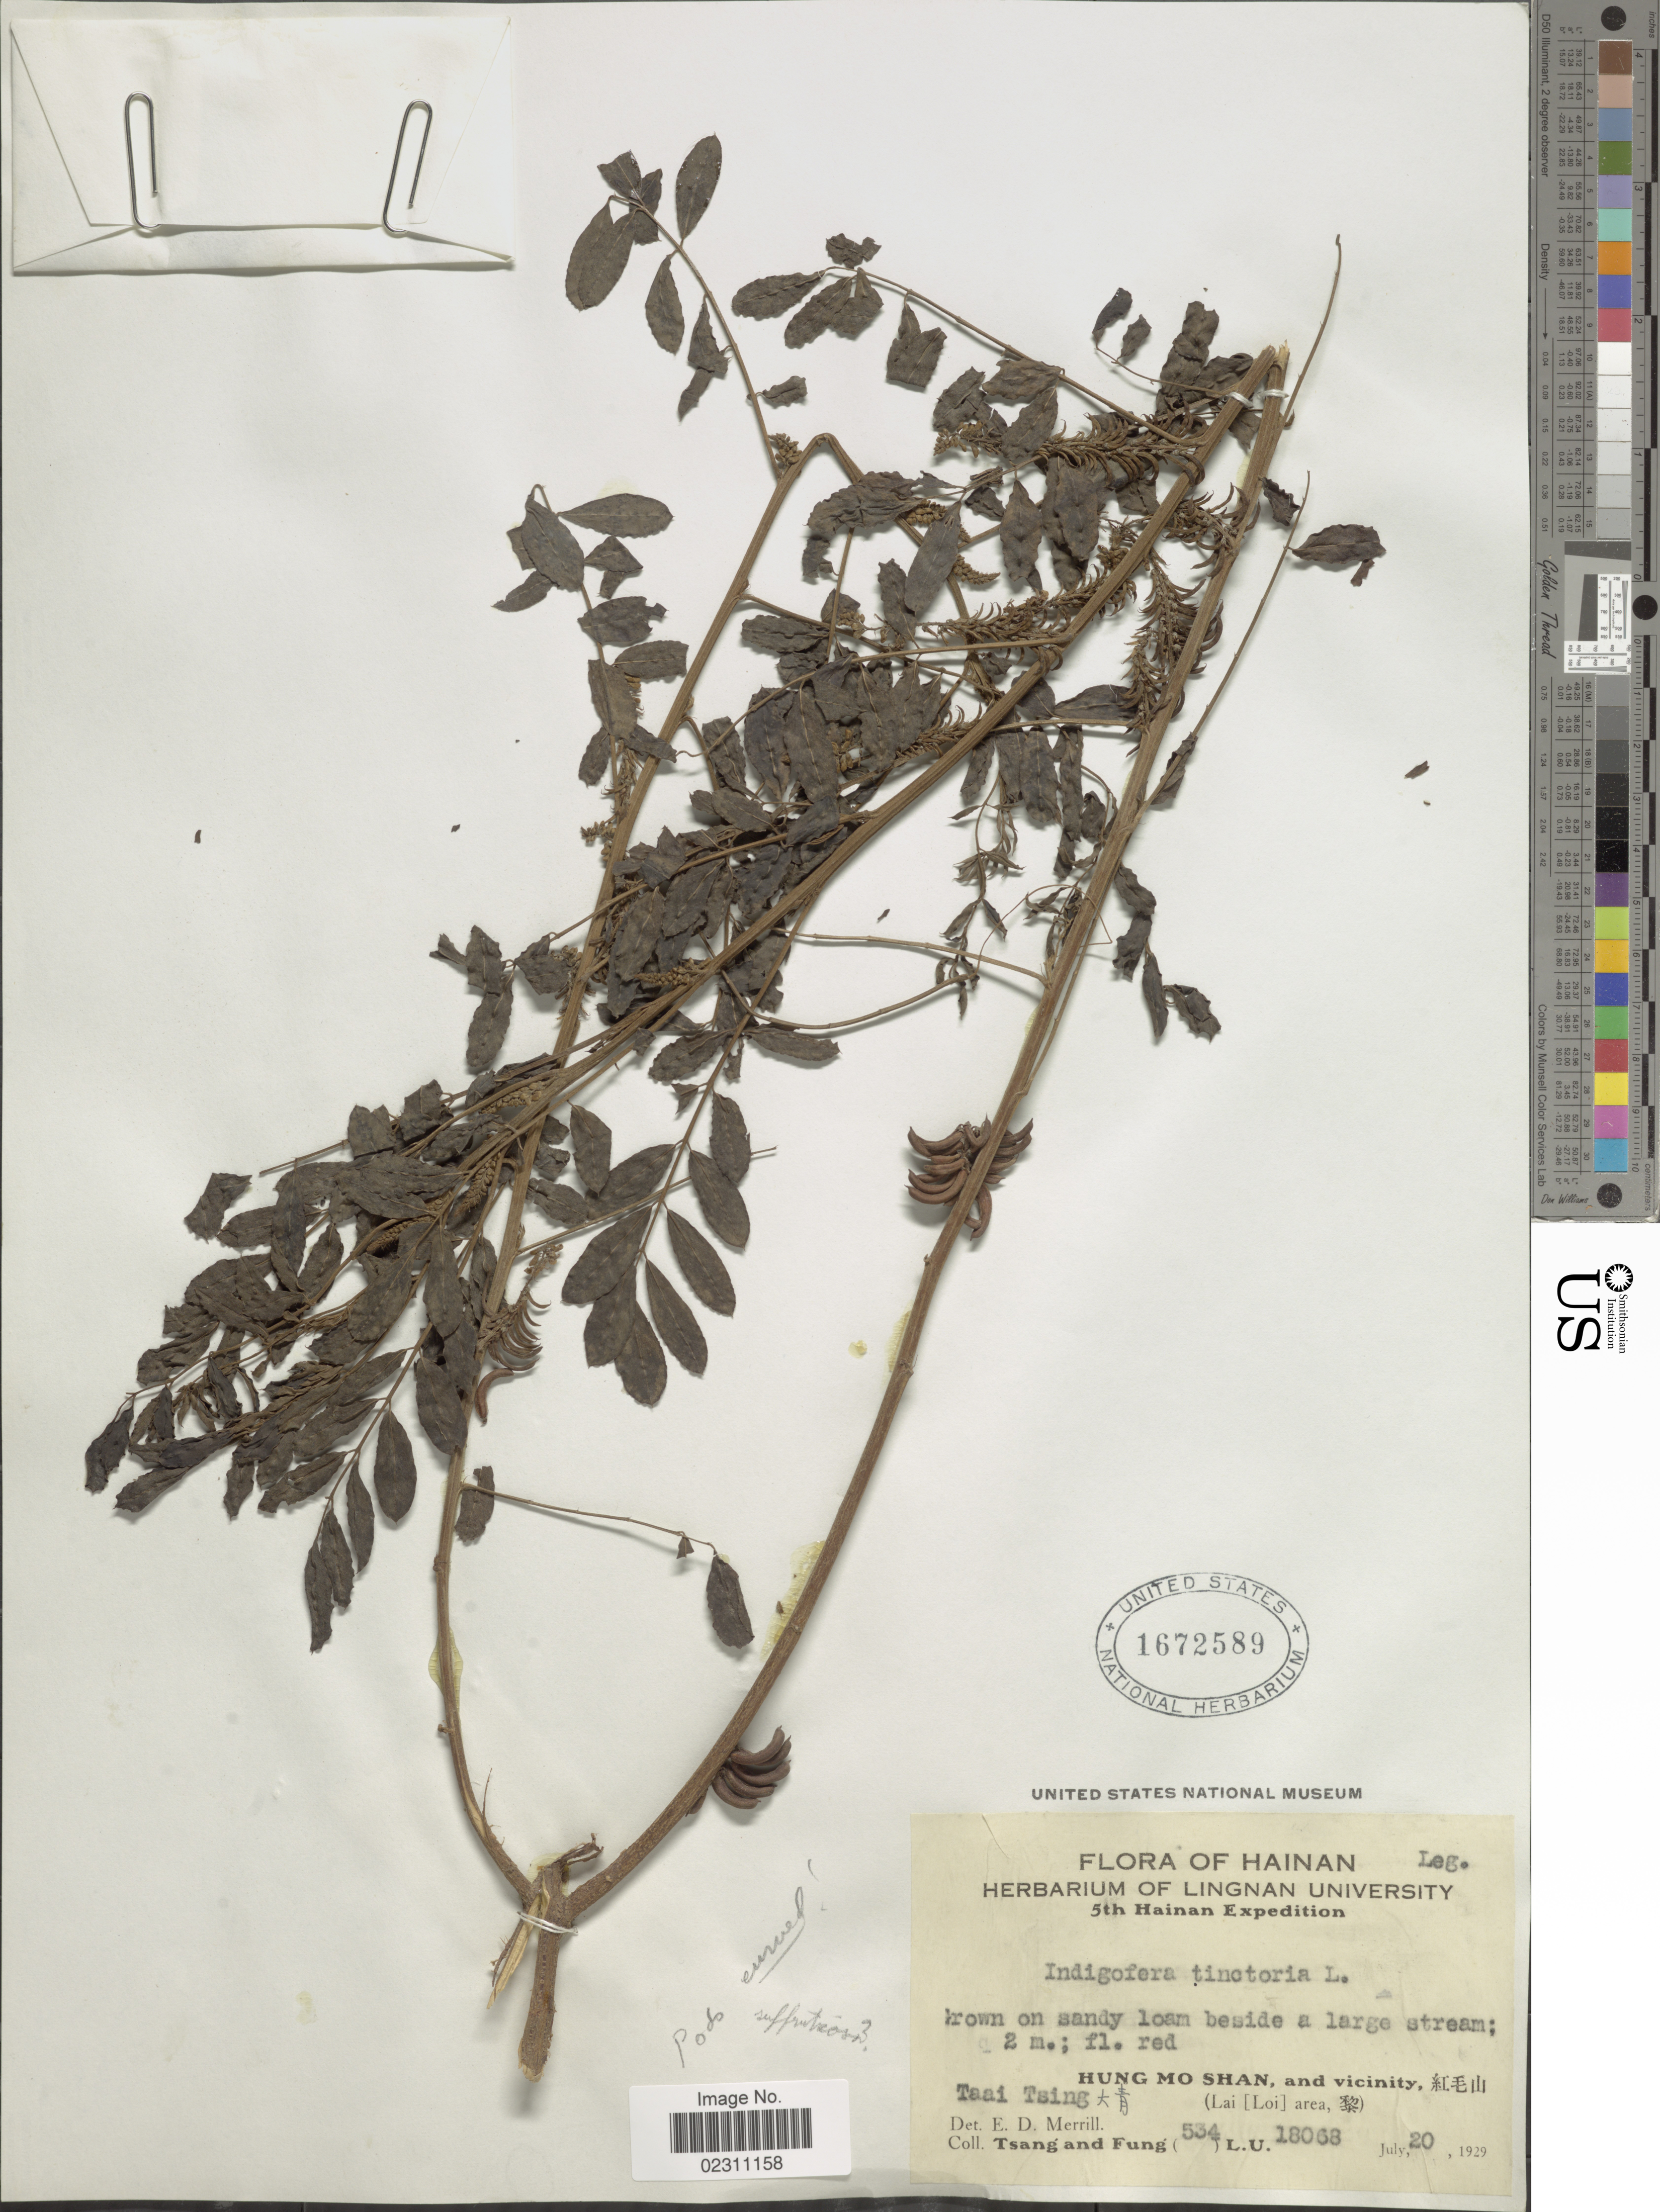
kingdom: Plantae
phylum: Tracheophyta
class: Magnoliopsida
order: Fabales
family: Fabaceae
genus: Indigofera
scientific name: Indigofera suffruticosa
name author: Mill.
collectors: -. T'sang & Fung, --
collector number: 534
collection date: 1929-07-20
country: China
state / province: Hainan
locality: Hung Mo Shan, and vicinity, X. Taai Tsing X. (Lai [Loi] area, X)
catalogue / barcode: US 1672589